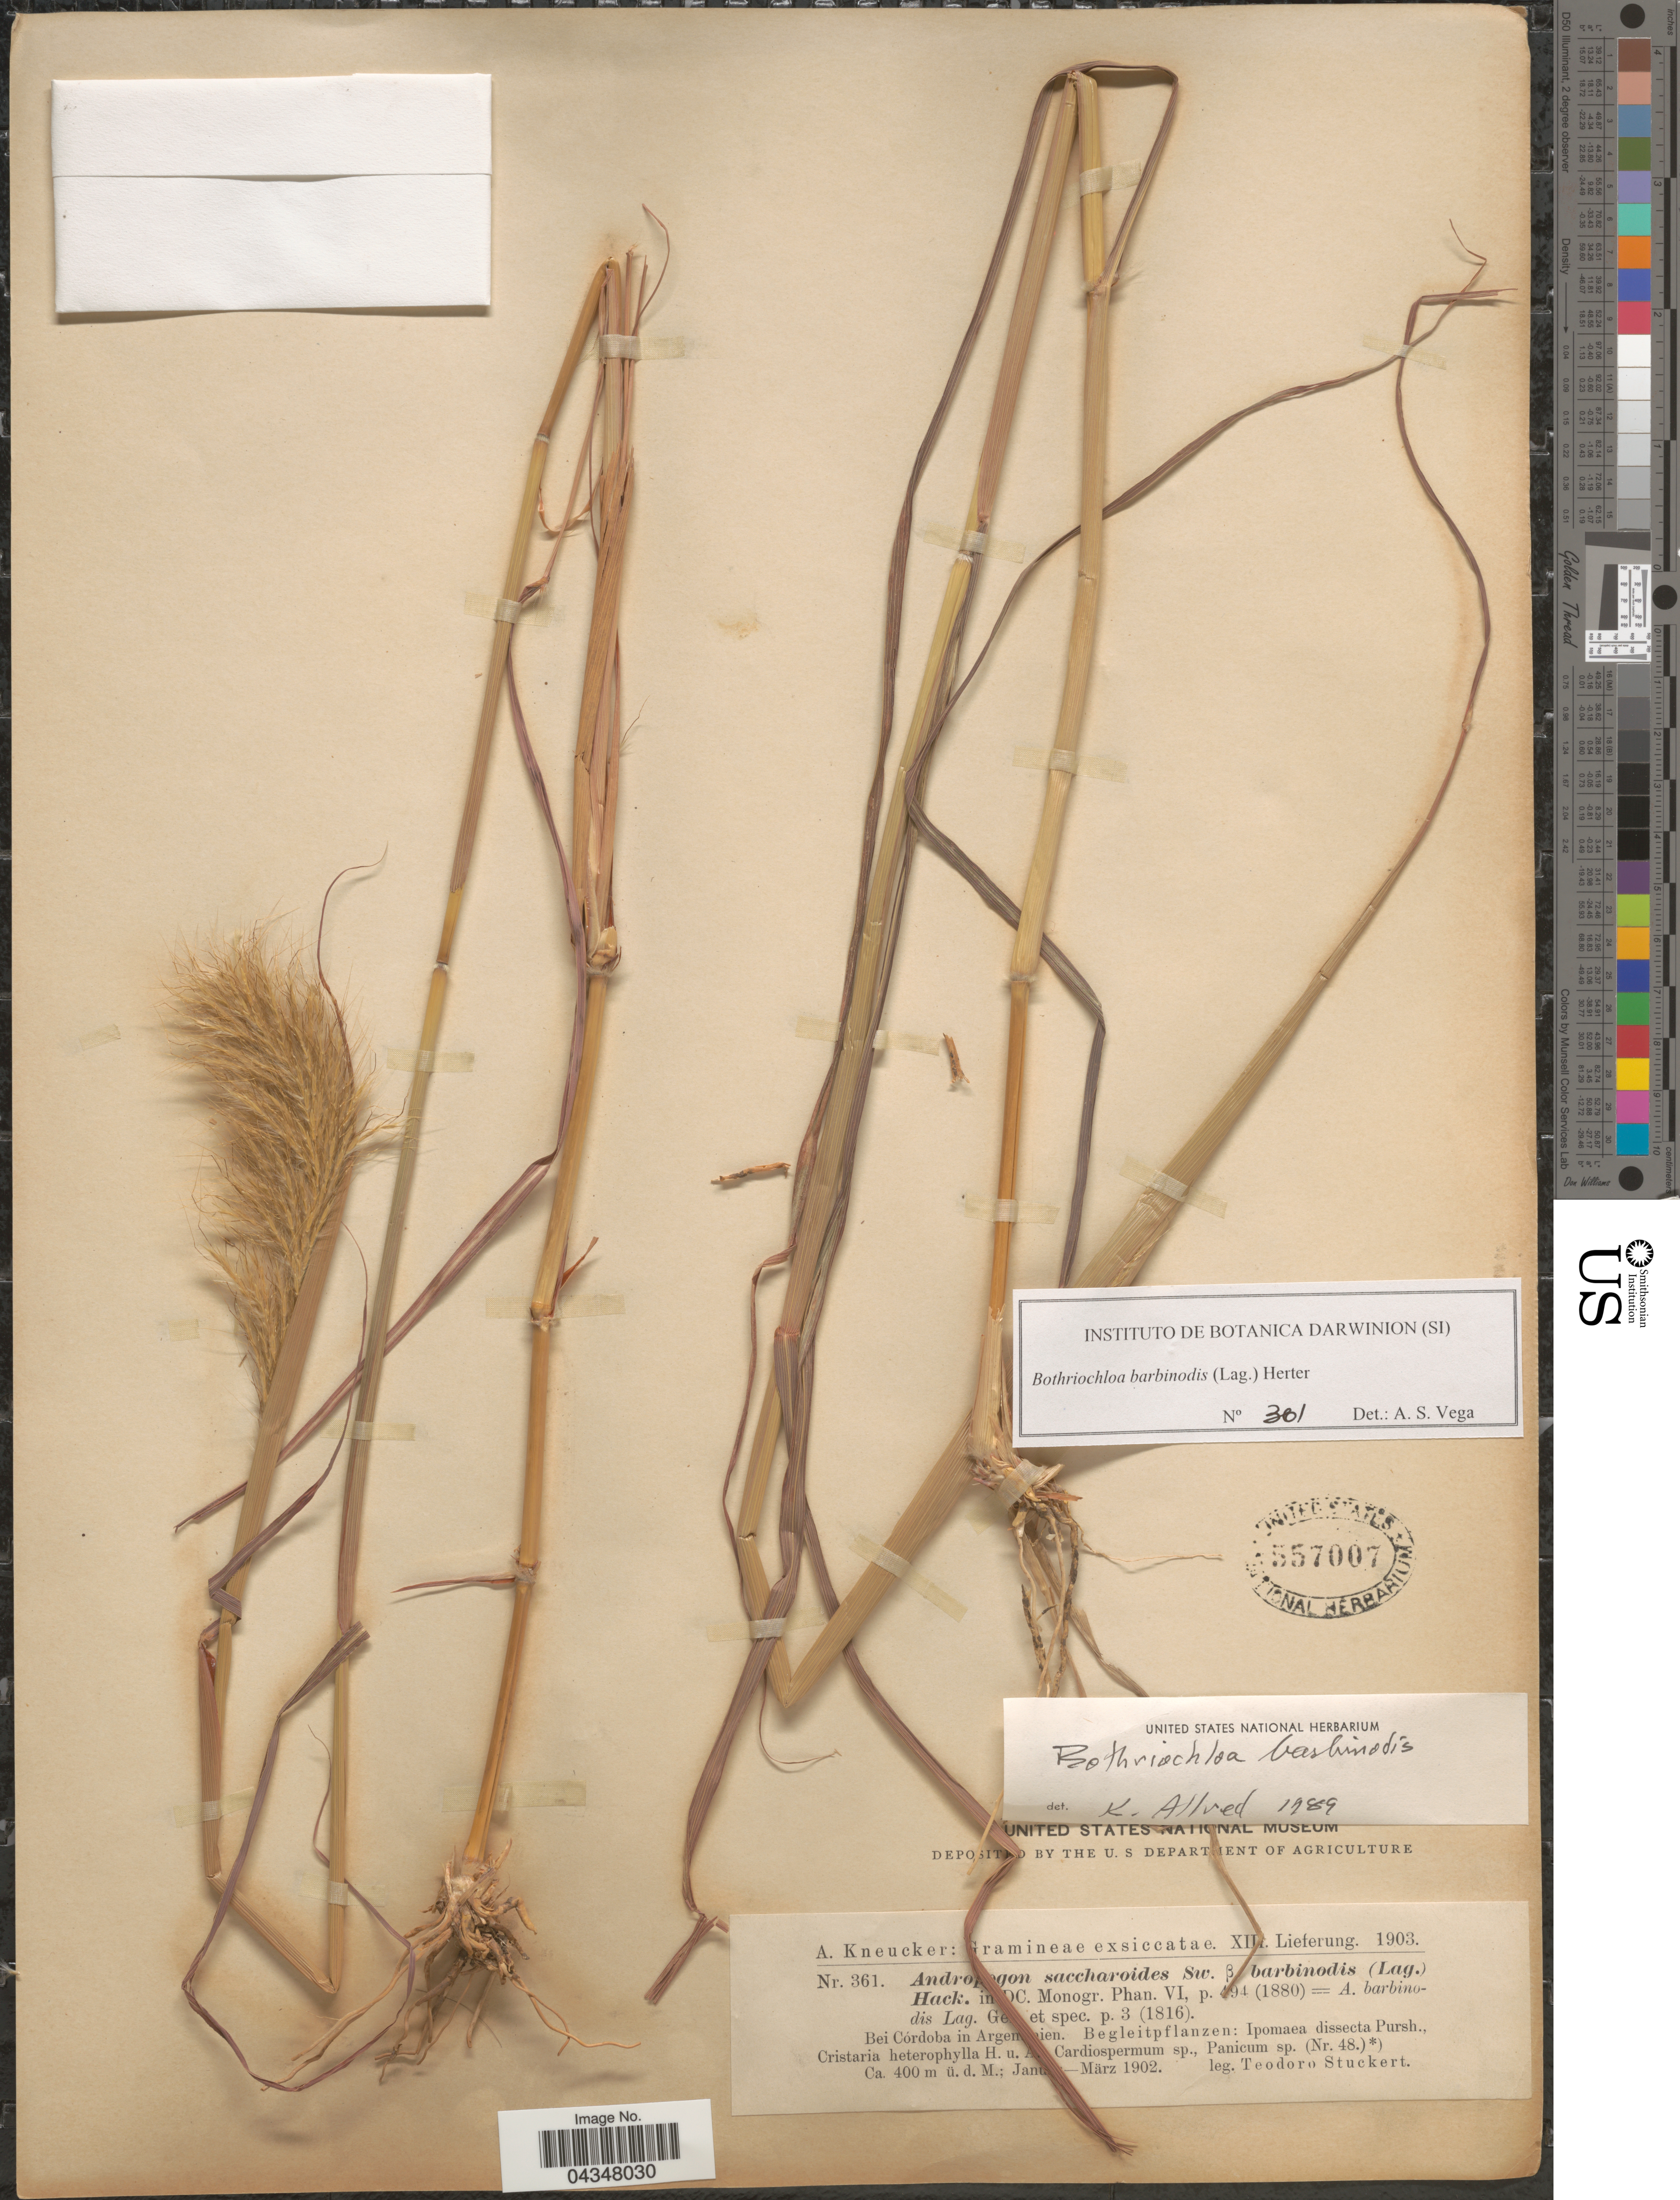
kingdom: Plantae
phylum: Tracheophyta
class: Liliopsida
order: Poales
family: Poaceae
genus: Bothriochloa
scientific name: Bothriochloa barbinodis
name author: (Lag.) Herter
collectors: T. Stuckert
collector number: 361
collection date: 1902-01/1902-03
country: Argentina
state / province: Cordoba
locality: Bei Córdoba.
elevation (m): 400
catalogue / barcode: US 557007